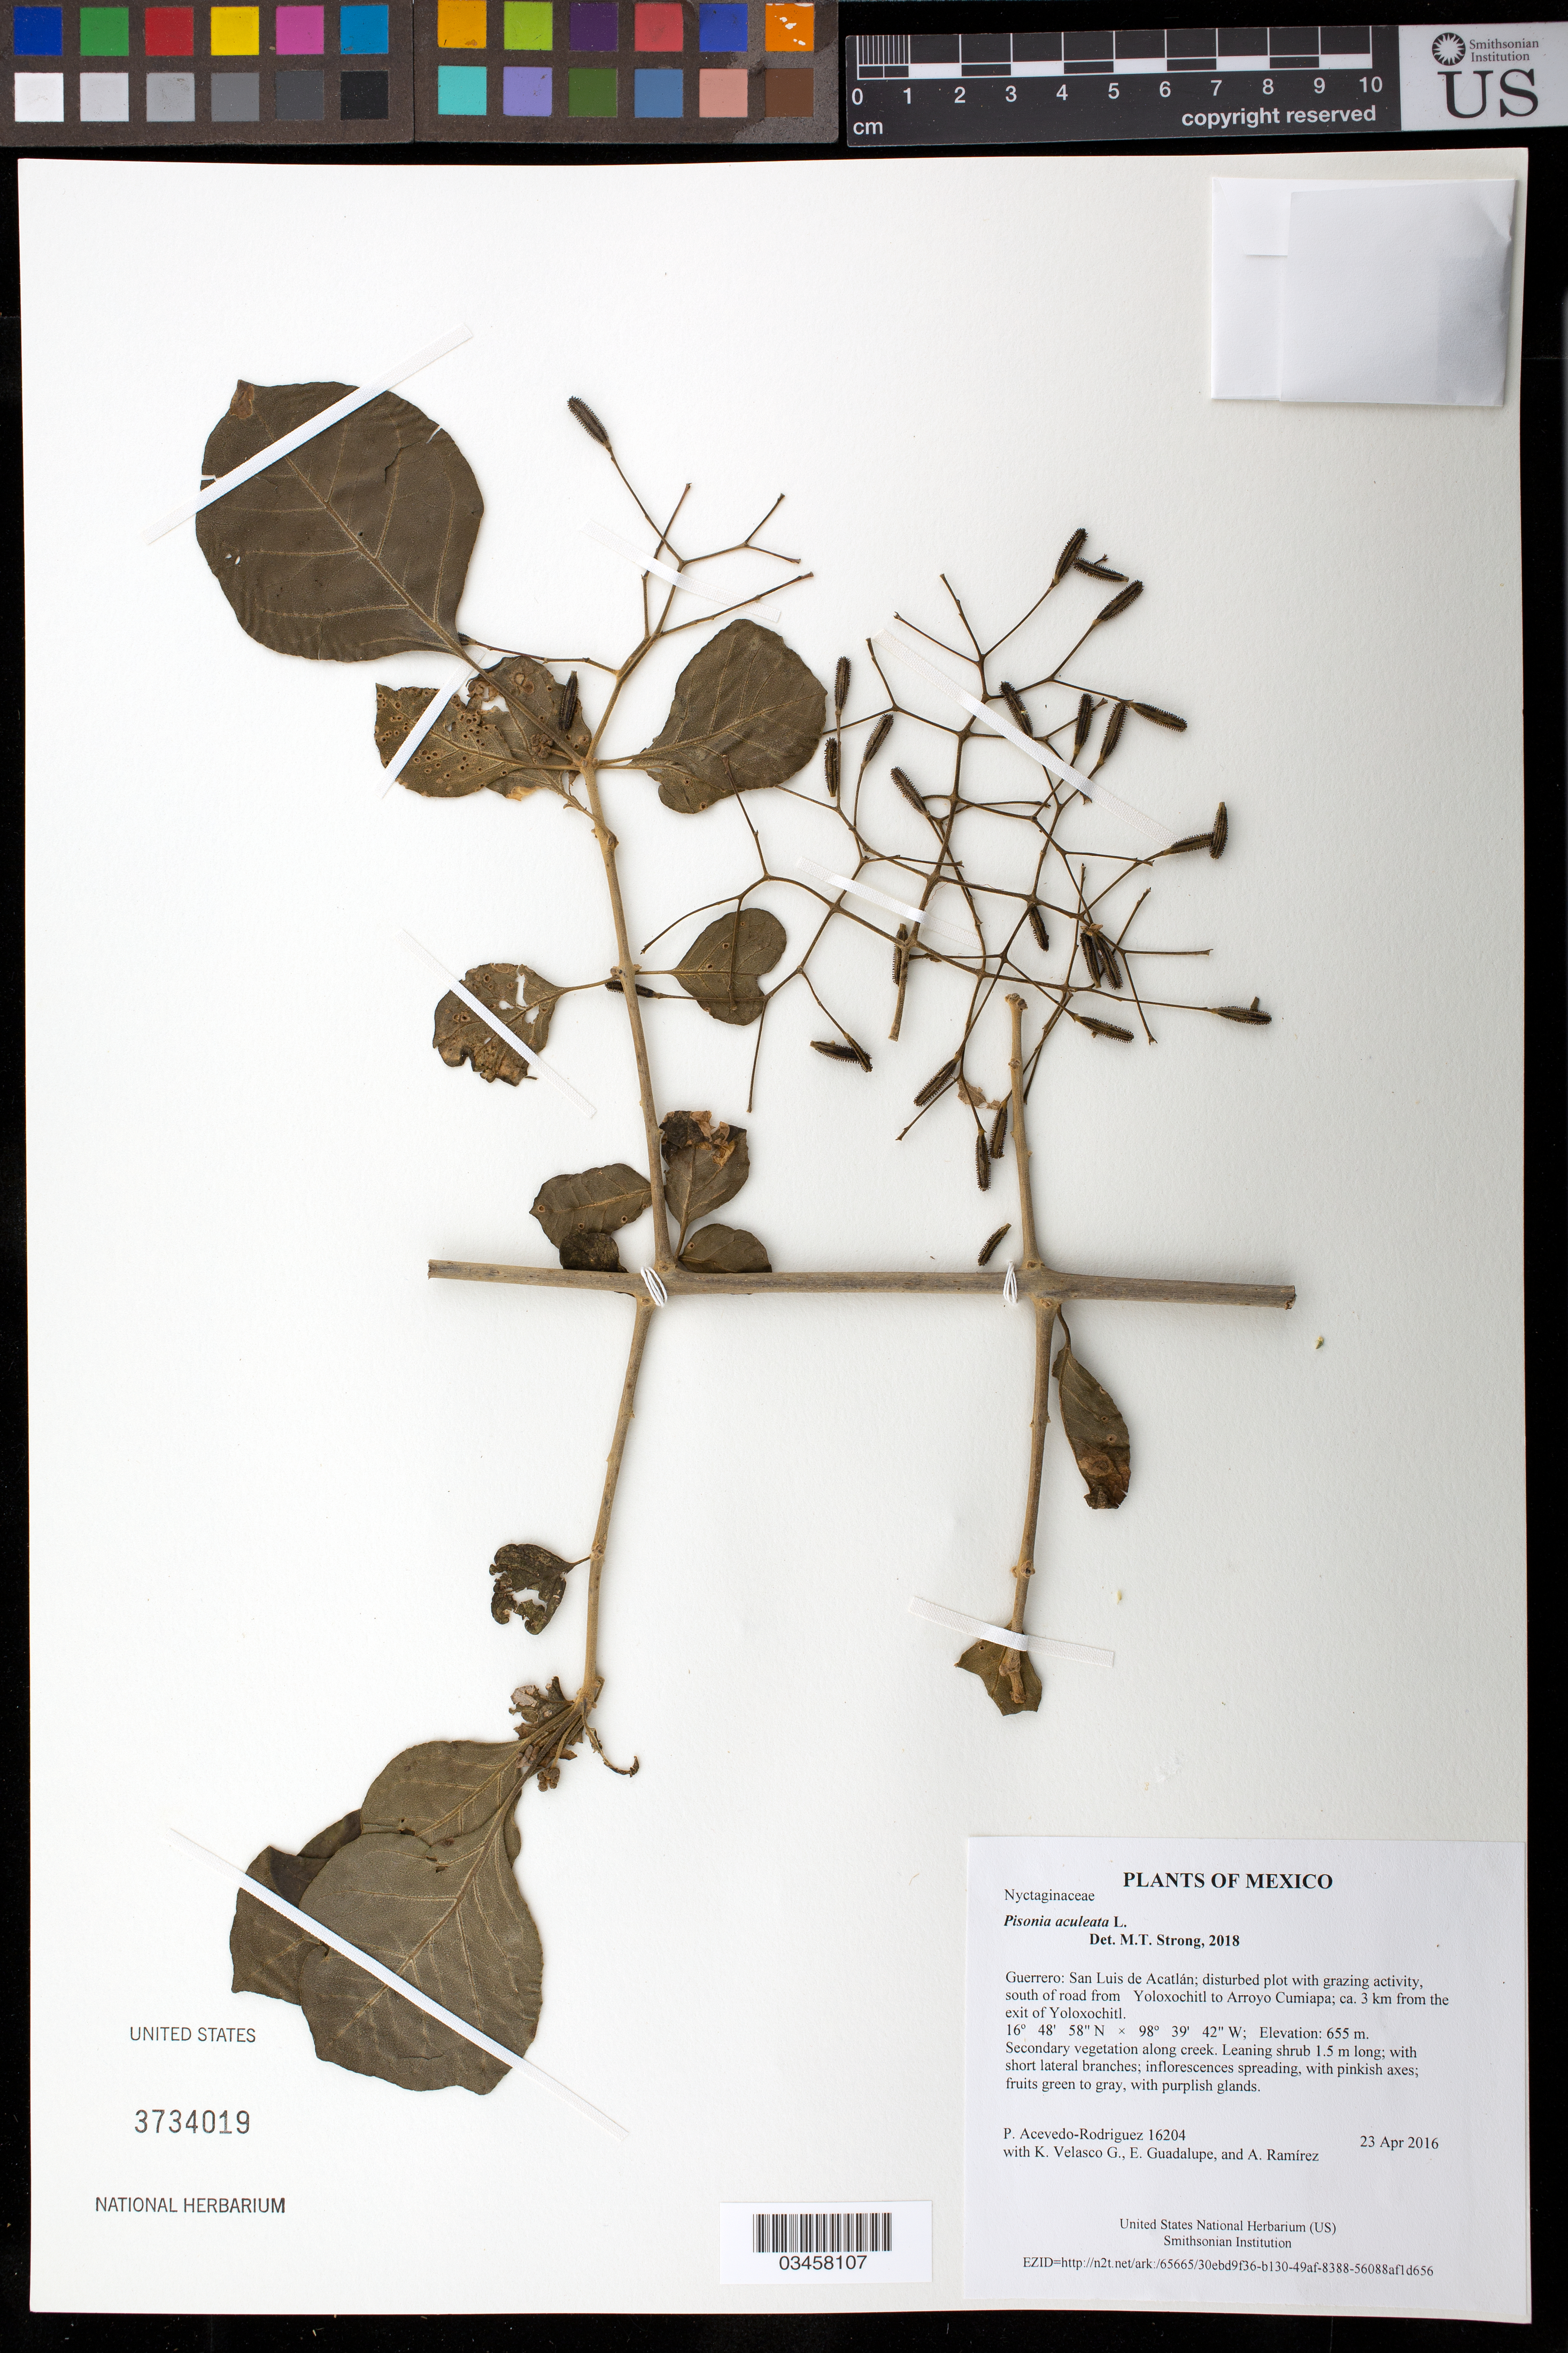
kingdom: Plantae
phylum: Tracheophyta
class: Magnoliopsida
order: Caryophyllales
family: Nyctaginaceae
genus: Pisonia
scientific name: Pisonia aculeata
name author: L.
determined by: Strong, Mark T., (BOT), Smithsonian Institution - National Museum of Natural History (UNITED STATES)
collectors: P. Acevedo-Rodr., K. Velasco G., E. Guadalupe & A. Ramírez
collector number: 16204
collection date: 2016-04-23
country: Mexico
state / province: Guerrero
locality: San Luis de Acatlán; disturbed plot with grazing activity, south of road from Yoloxochitl to Arroyo Cumiapa; ca. 3 km from the exit of Yoloxochitl.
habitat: Secondary vegetation along creek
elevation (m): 655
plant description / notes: US, NY, MO, K, P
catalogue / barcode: US 3734019